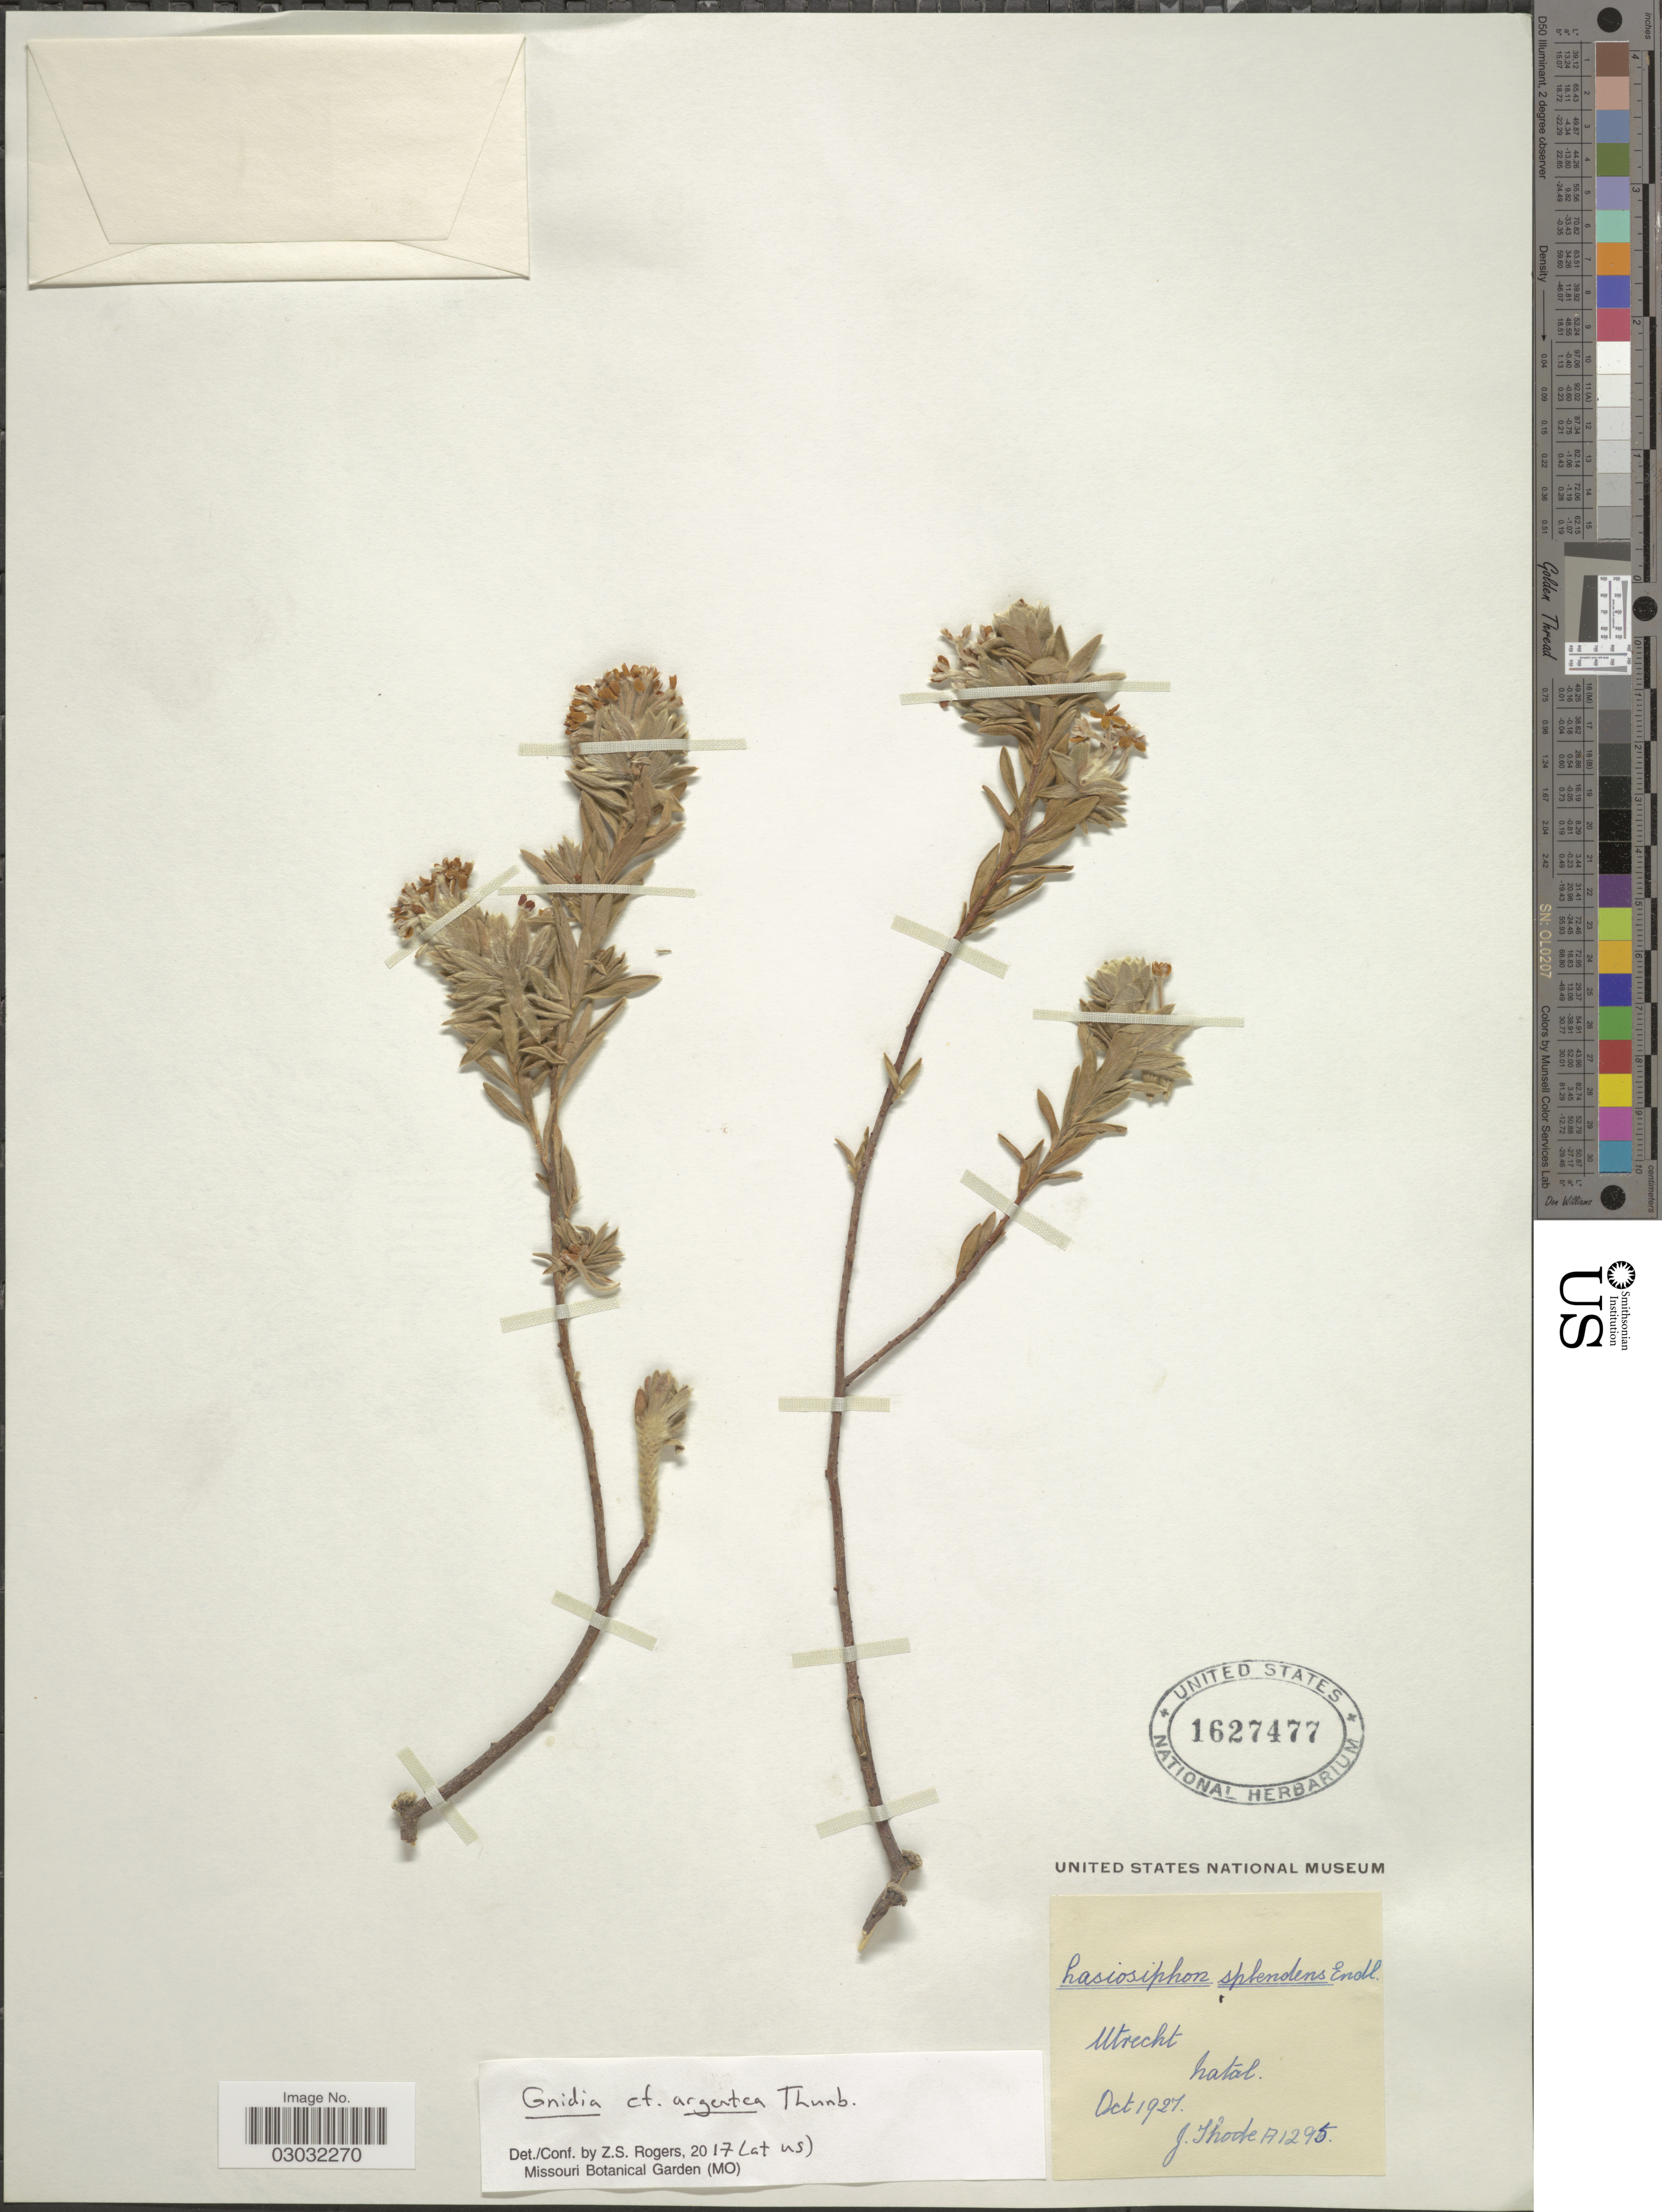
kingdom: Plantae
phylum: Tracheophyta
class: Magnoliopsida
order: Malvales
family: Thymelaeaceae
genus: Lasiosiphon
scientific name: Lasiosiphon splendens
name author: (Meisn.) Endl.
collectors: J. Thode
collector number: A1295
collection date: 1927-10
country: South Africa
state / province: KwaZulu-Natal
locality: Utrecht. Natal.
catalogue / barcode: US 1627477